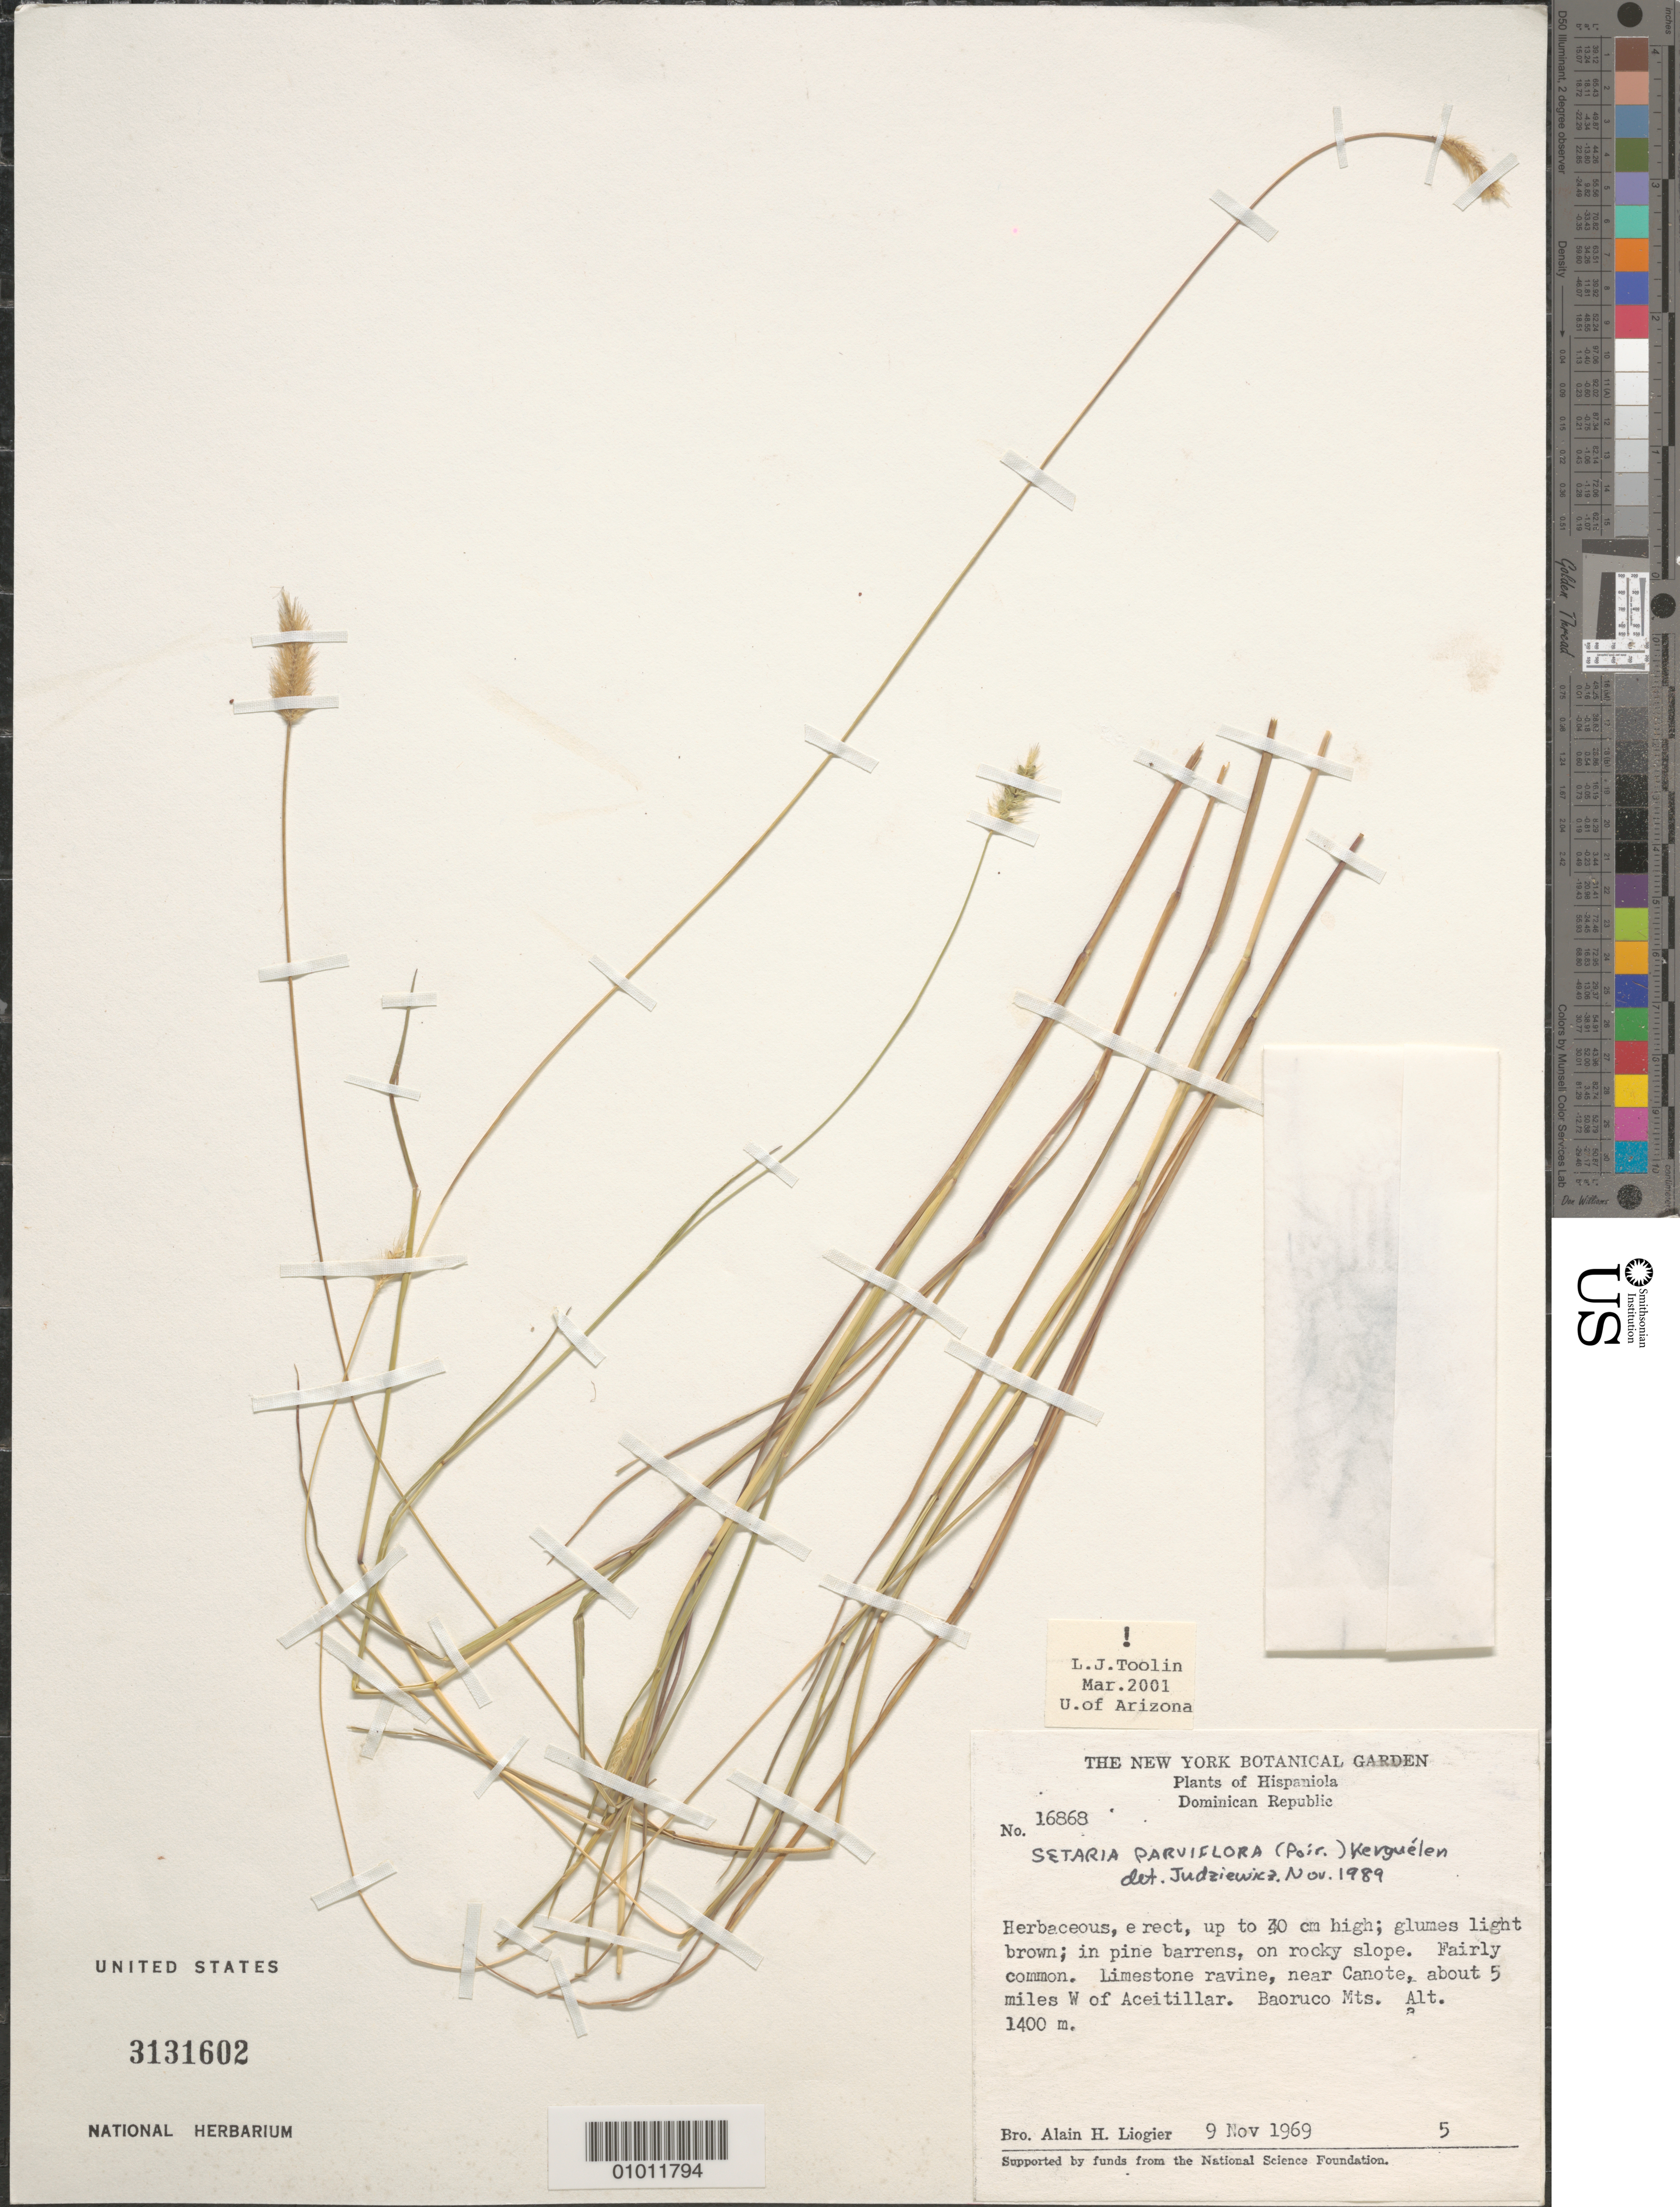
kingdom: Plantae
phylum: Tracheophyta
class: Liliopsida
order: Poales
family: Poaceae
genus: Setaria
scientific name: Setaria parviflora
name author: (Poir.) Kerguélen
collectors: A. H. Liogier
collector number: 16868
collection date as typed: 09 Nov 1969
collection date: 1969-11-09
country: Dominican Republic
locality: Near Canote, about 5 miles W of Aceitillar, Baoruco Mts.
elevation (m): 1400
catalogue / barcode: US 3131602